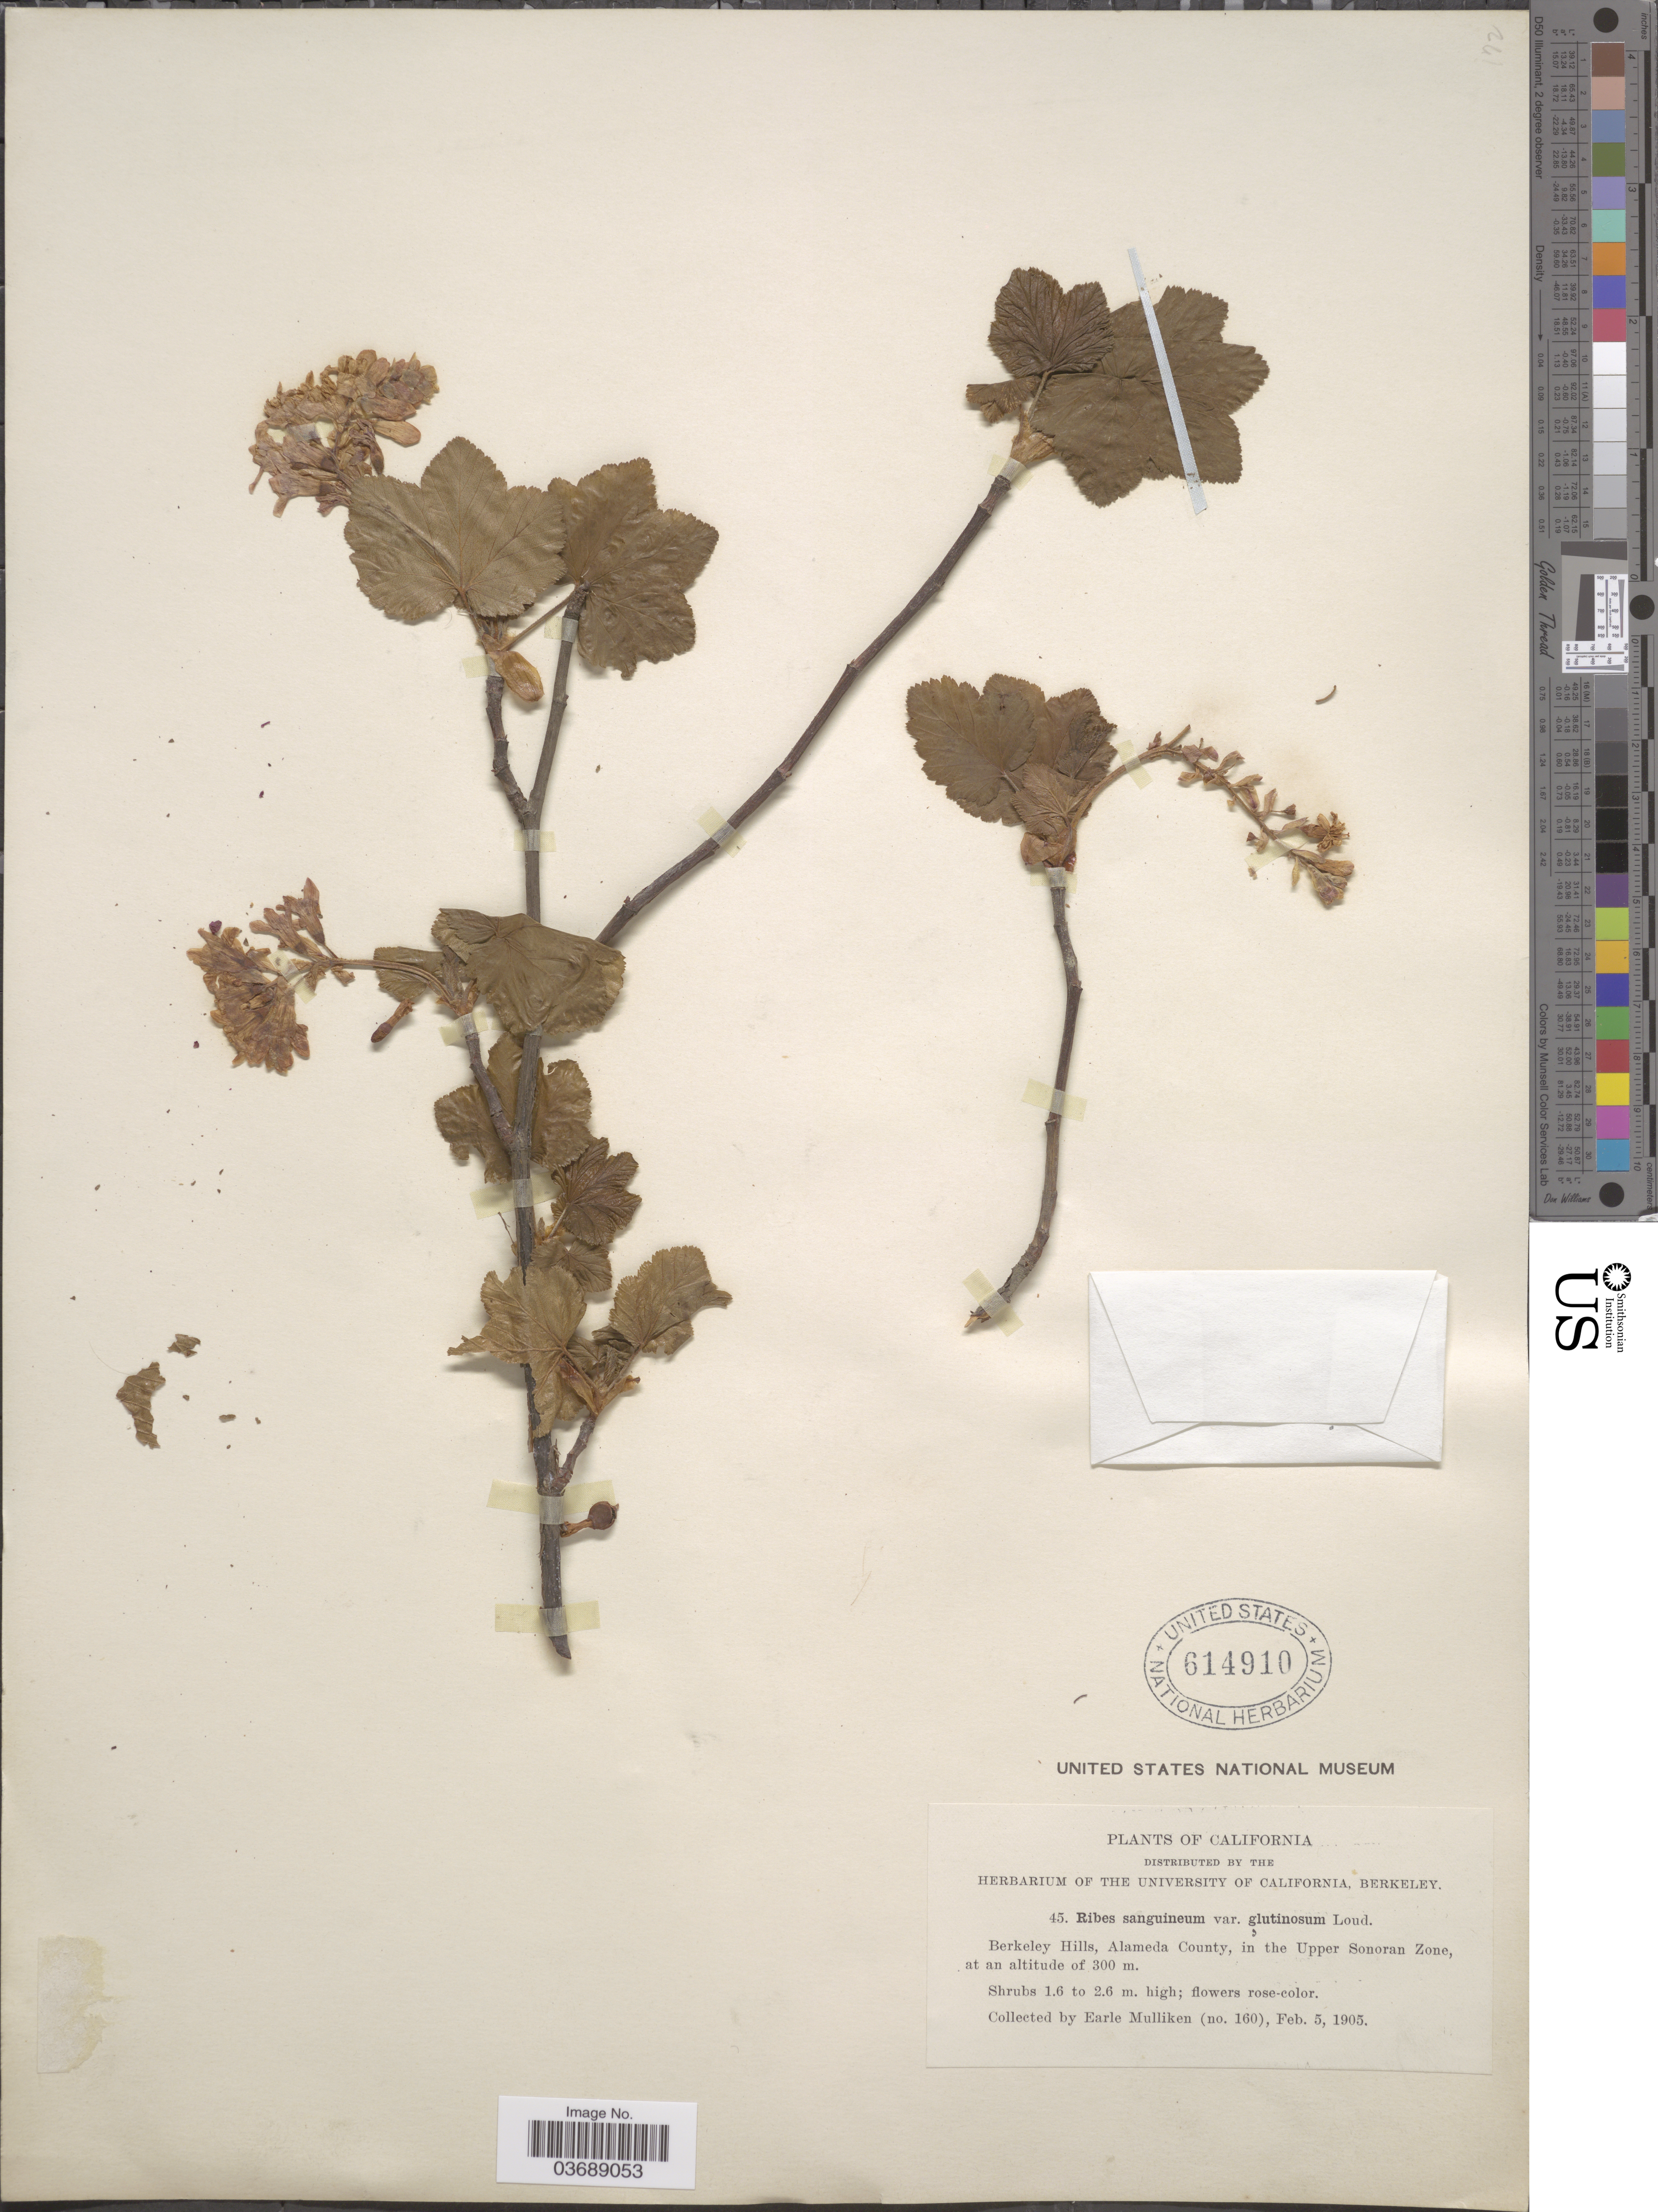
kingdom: Plantae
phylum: Tracheophyta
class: Magnoliopsida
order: Saxifragales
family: Grossulariaceae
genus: Ribes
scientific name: Ribes sanguineum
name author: Pursh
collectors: E. Mulliken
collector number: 160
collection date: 1905-02-05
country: United States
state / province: California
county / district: Alameda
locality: Berkeley Hills, Alameda County, in the Upper Sonoran Zone.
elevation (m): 300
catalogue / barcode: US 614910